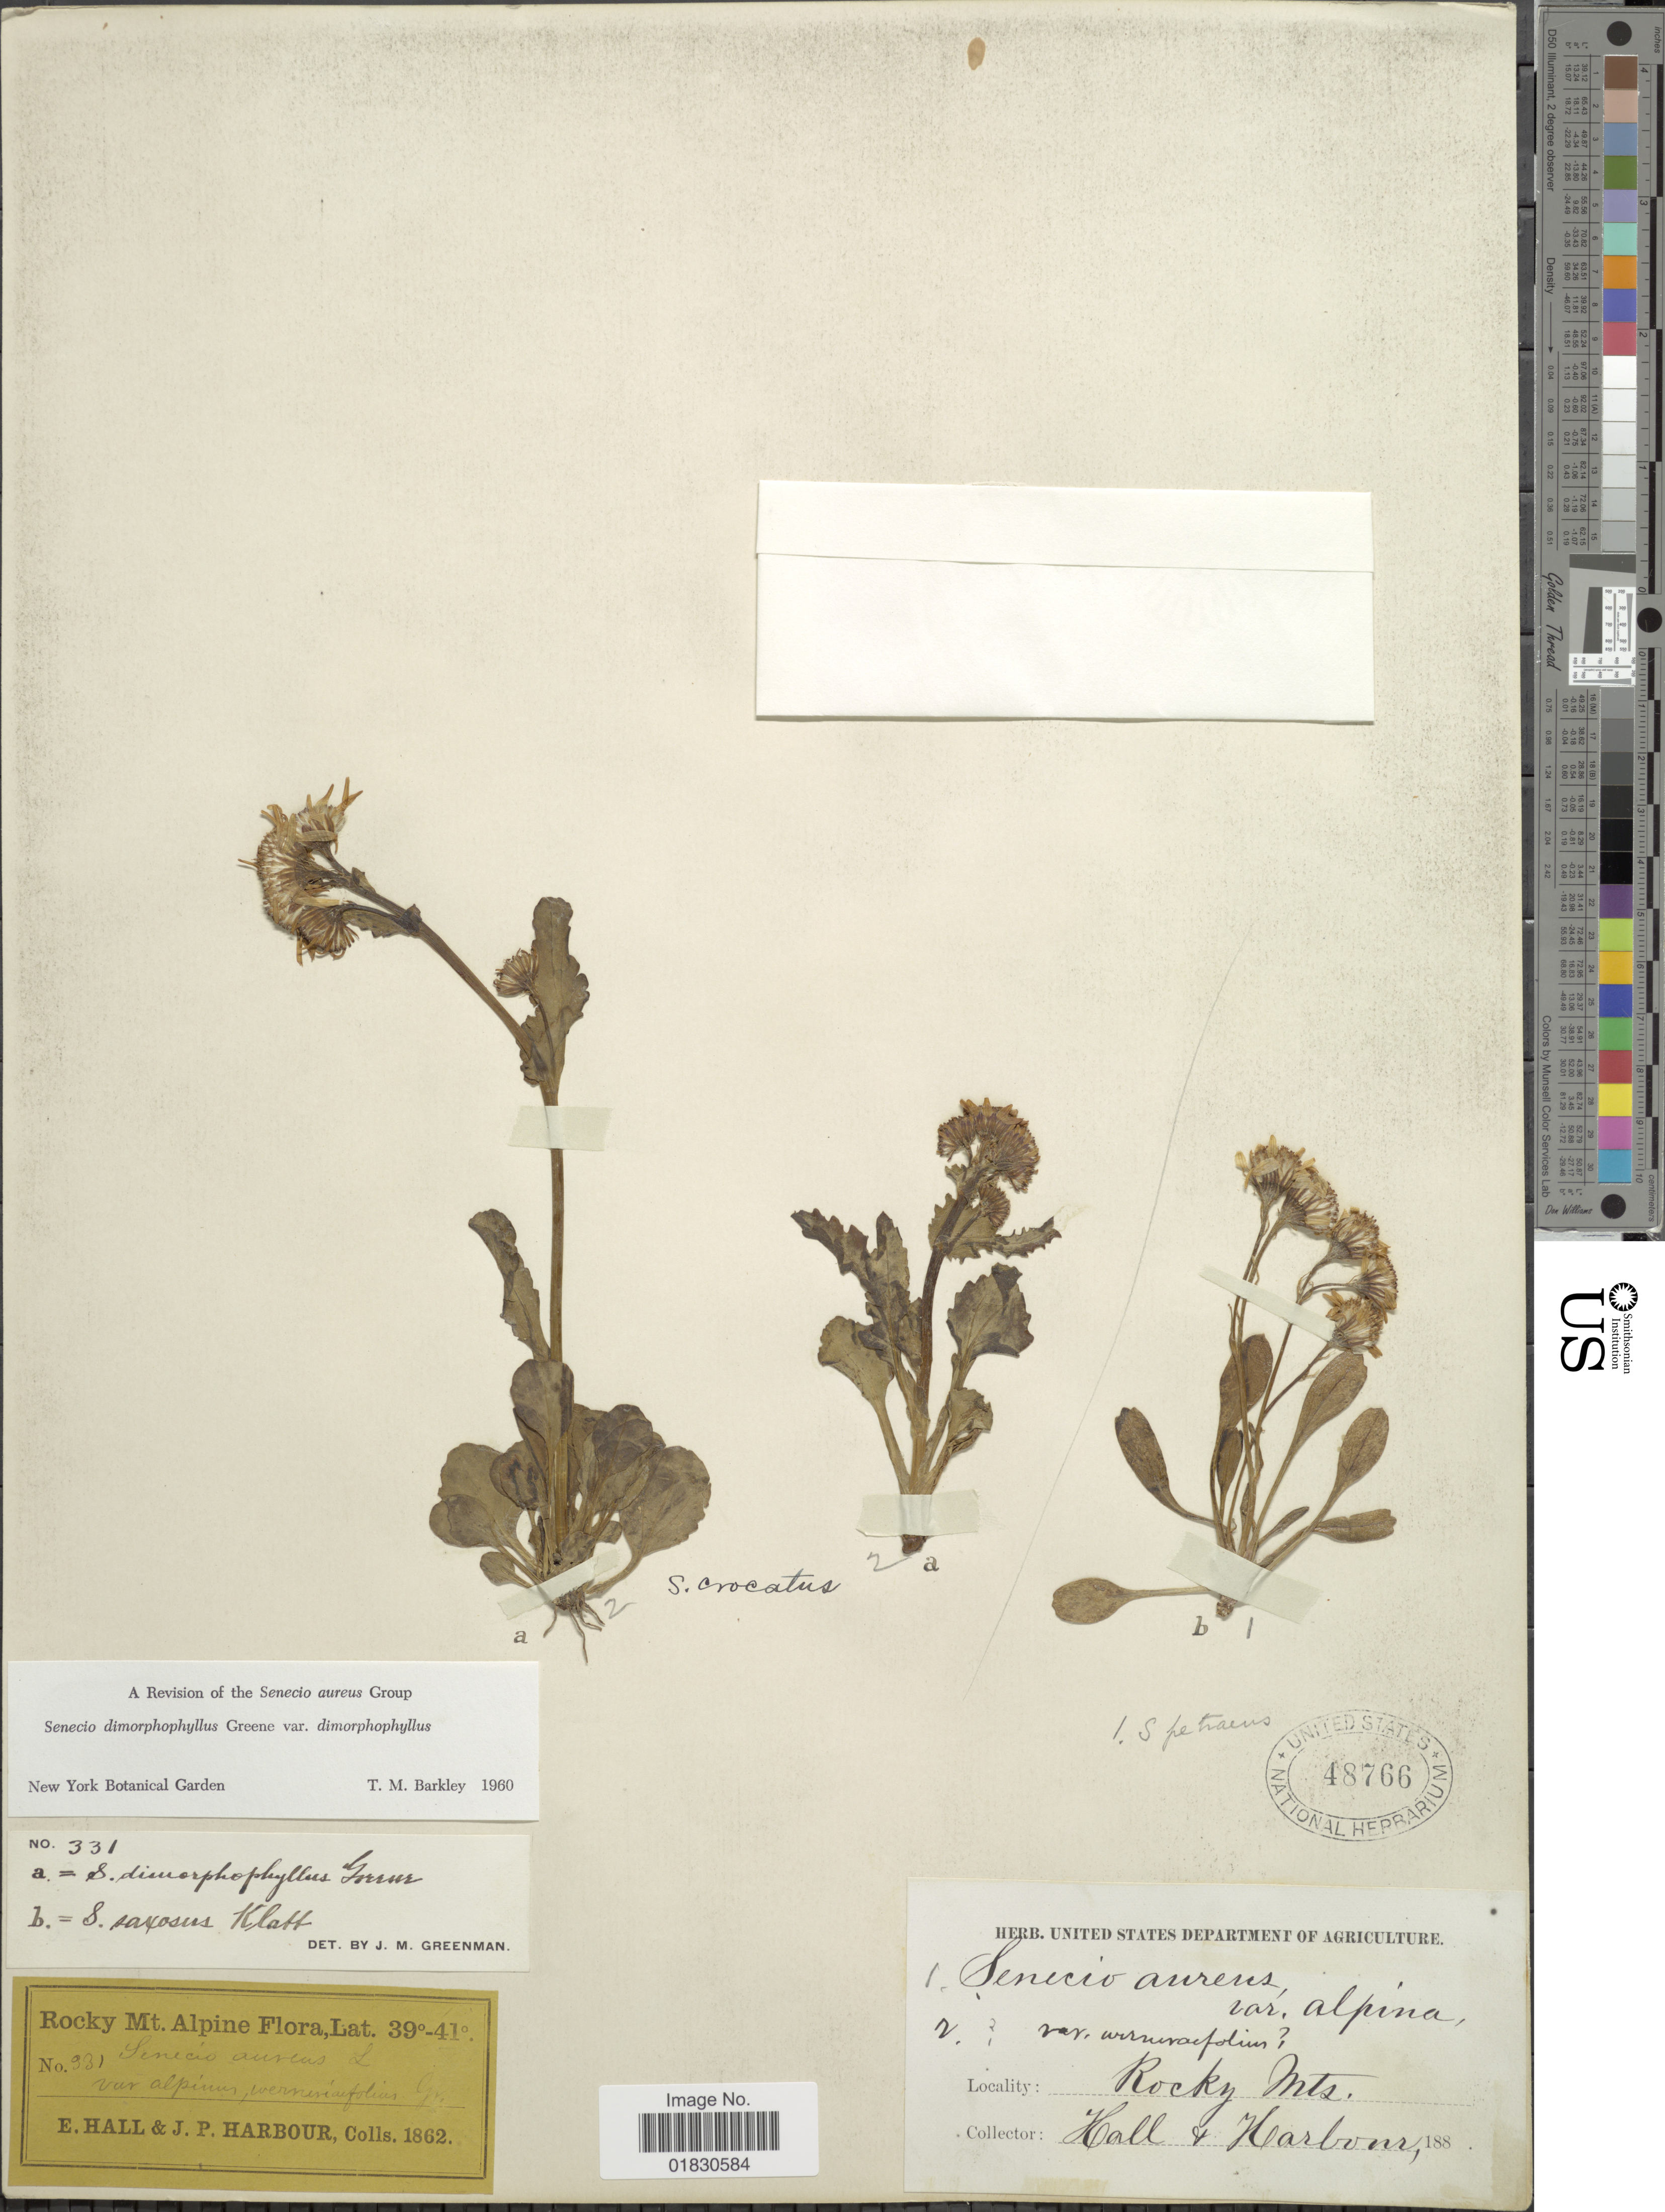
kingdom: Plantae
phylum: Tracheophyta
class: Magnoliopsida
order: Asterales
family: Asteraceae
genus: Packera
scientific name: Packera dimorphophylla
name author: (Greene) W.A. Weber & Á. Löve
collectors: E. Hall & J. Harbour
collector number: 931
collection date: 1862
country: United States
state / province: Colorado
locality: Rocky Mt. Alpine, Rocky Mts.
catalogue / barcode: US 48766